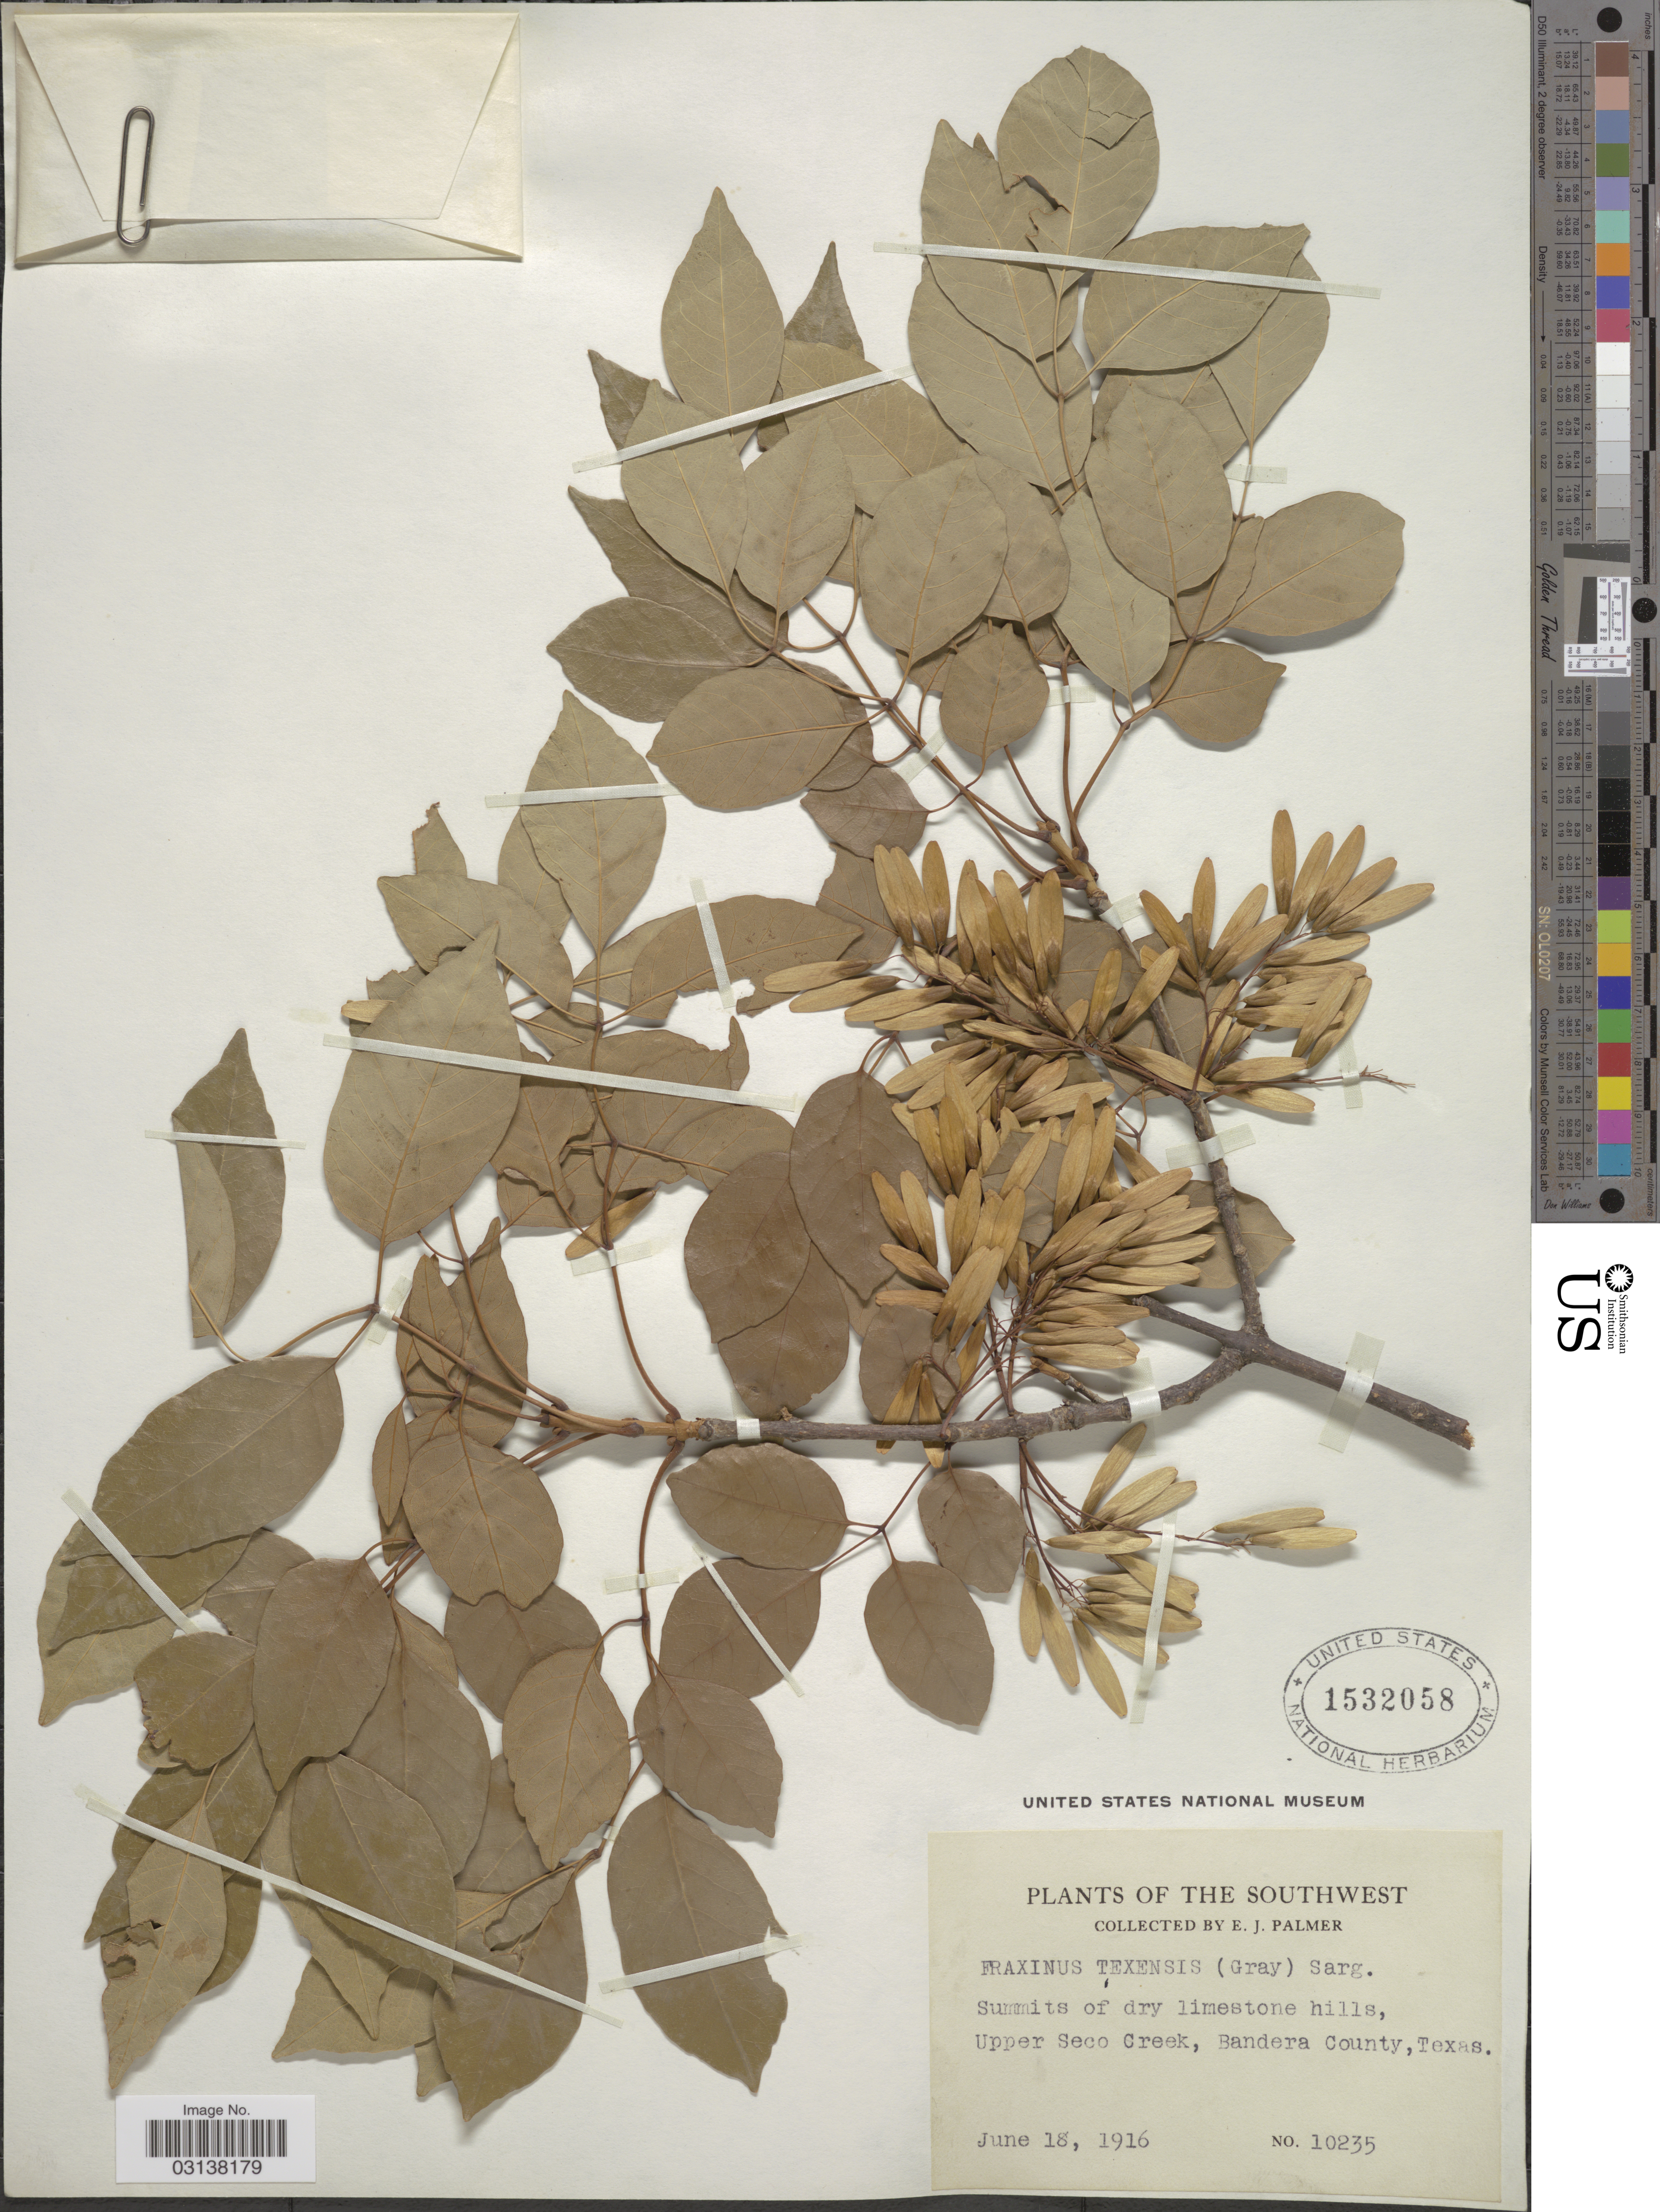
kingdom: Plantae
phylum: Tracheophyta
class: Magnoliopsida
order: Lamiales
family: Oleaceae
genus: Fraxinus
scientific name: Fraxinus albicans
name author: Buckley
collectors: E. J. Palmer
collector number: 10235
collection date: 1916-06-18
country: United States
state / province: Texas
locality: The Southwest. Upper Seco Creek, Bandera County.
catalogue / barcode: US 1532058